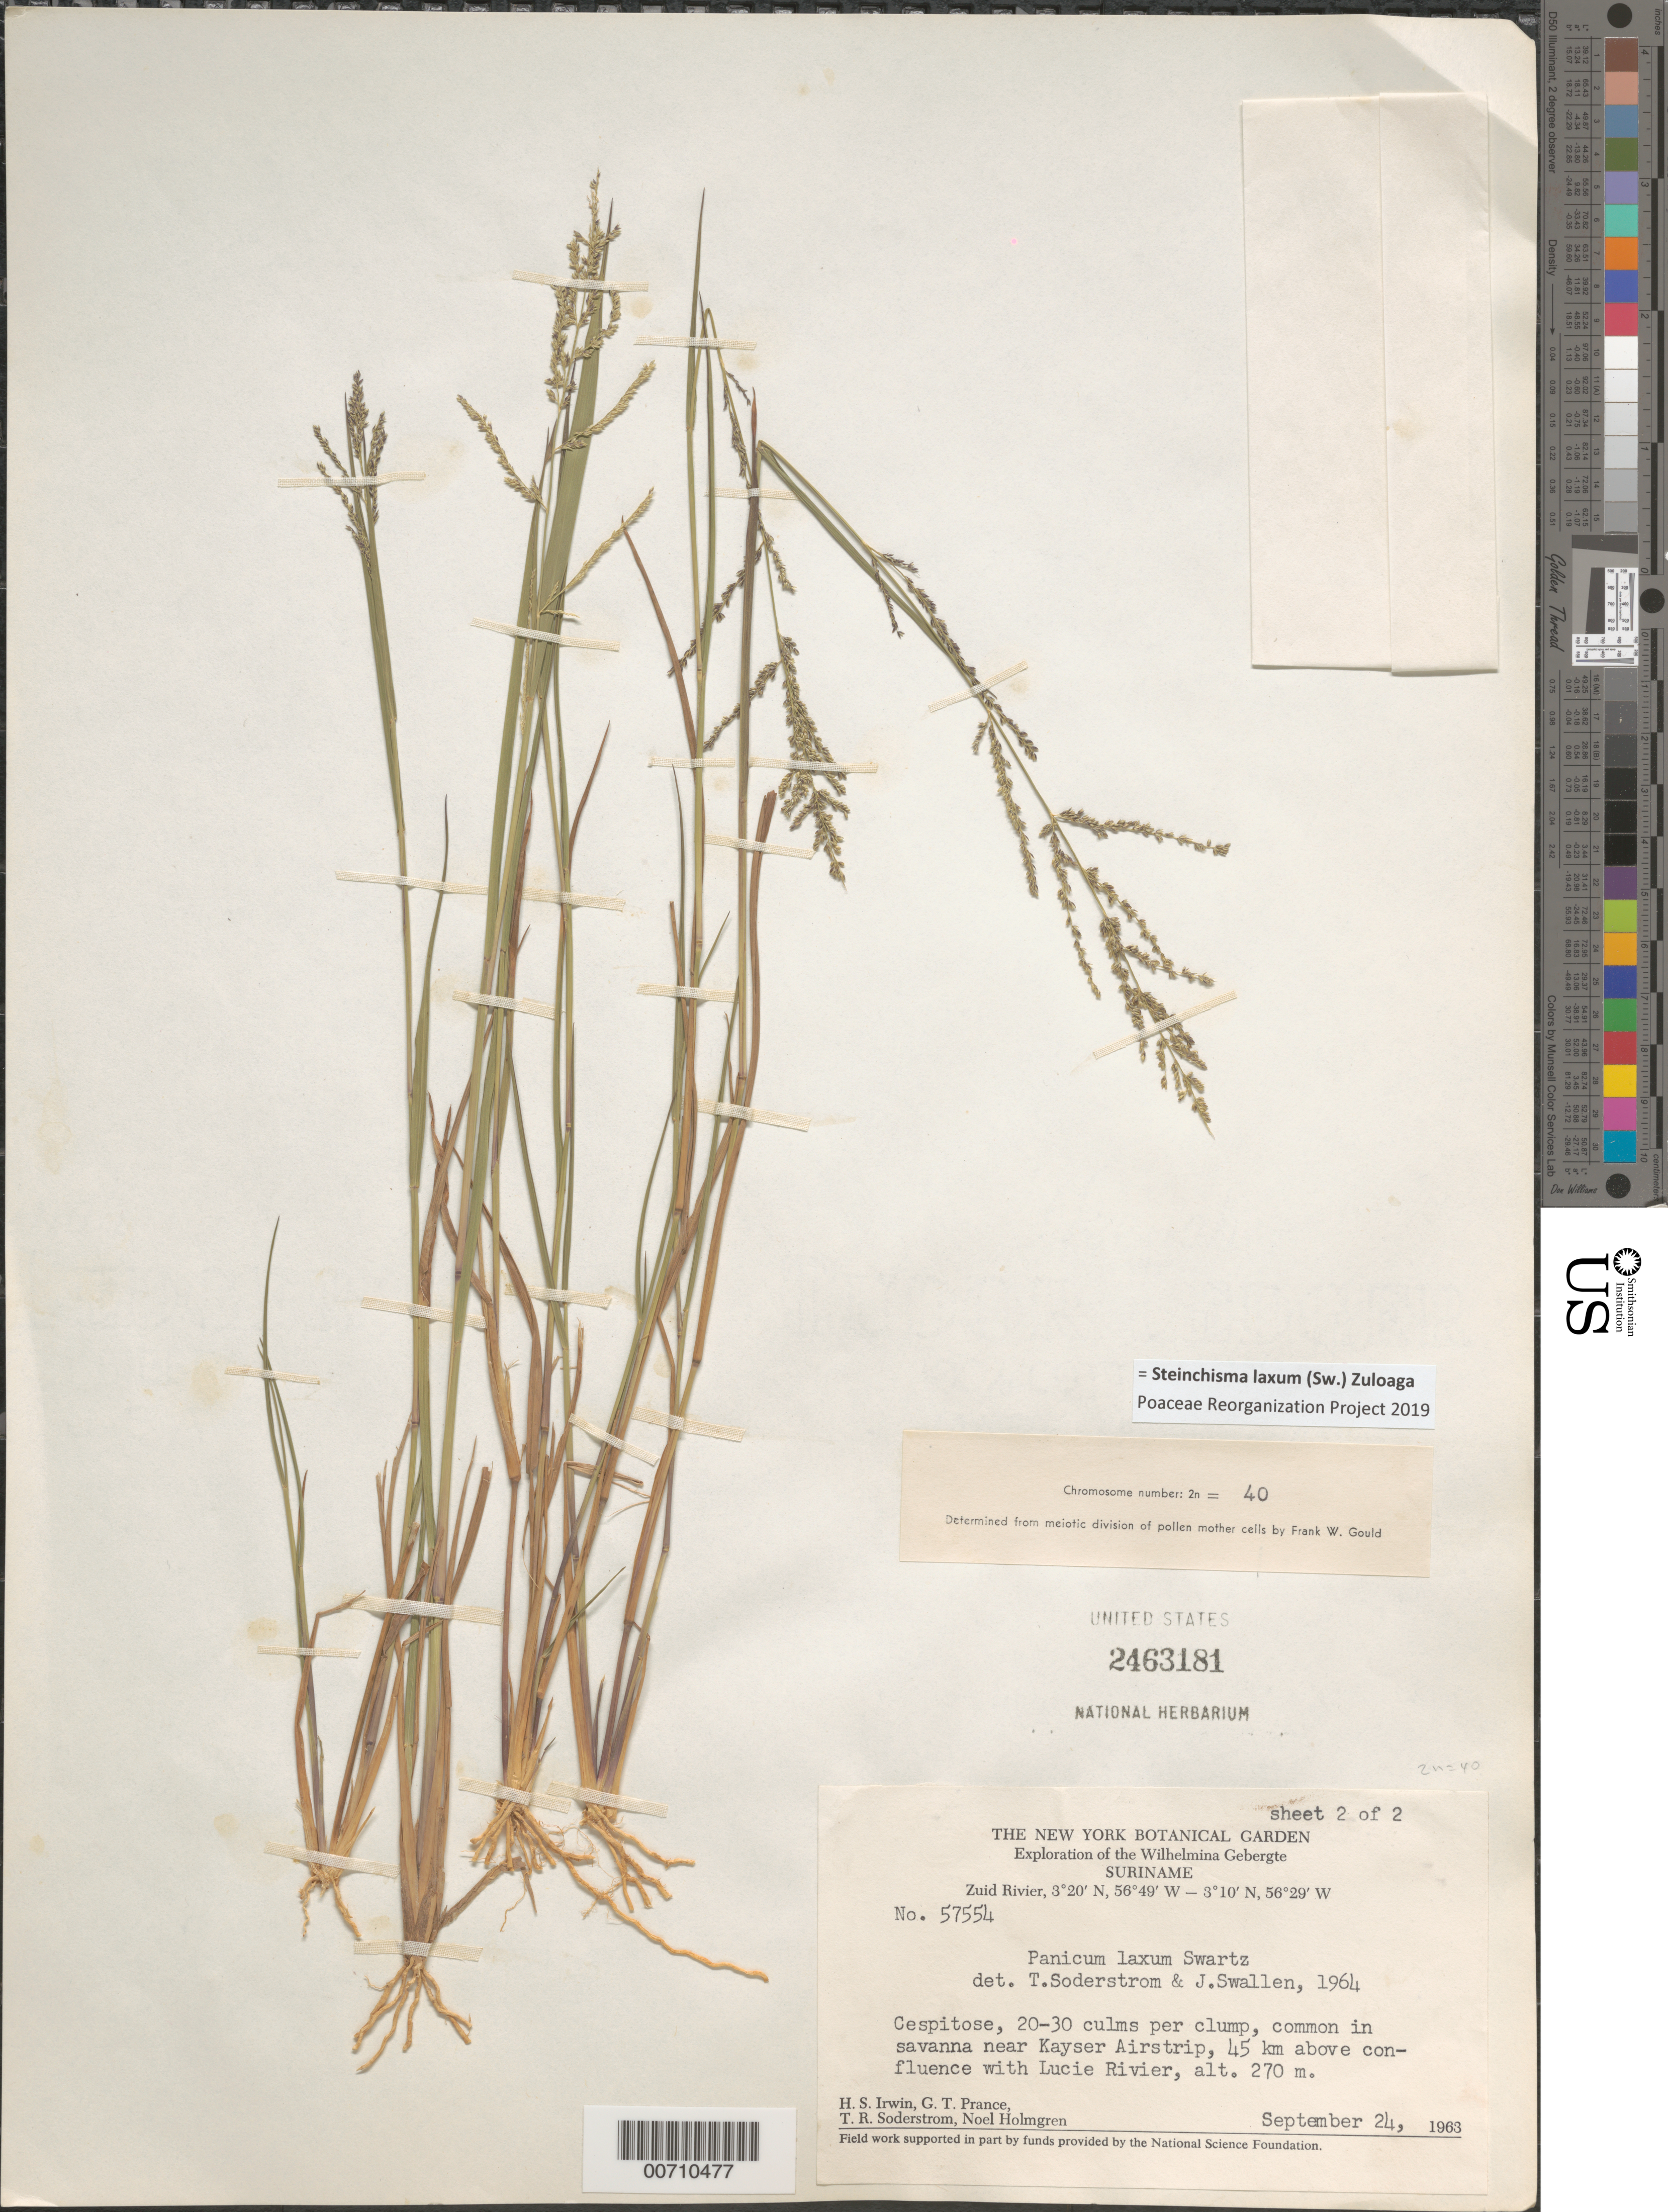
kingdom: Plantae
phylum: Tracheophyta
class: Liliopsida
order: Poales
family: Poaceae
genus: Steinchisma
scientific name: Steinchisma laxum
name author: (Sw.) Zuloaga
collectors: H. Irwin, G. T. Prance, T. R. Soderstrom & N. H. Holmgren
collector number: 57554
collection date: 1963-09-24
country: Suriname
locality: Exploration of the Wilhelmina Gebergte. Zuid Rivier. Common in savanna near Kayser Airstrip, 45 km above confluence with Lucie Rivier.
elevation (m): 270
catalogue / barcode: US 2463181